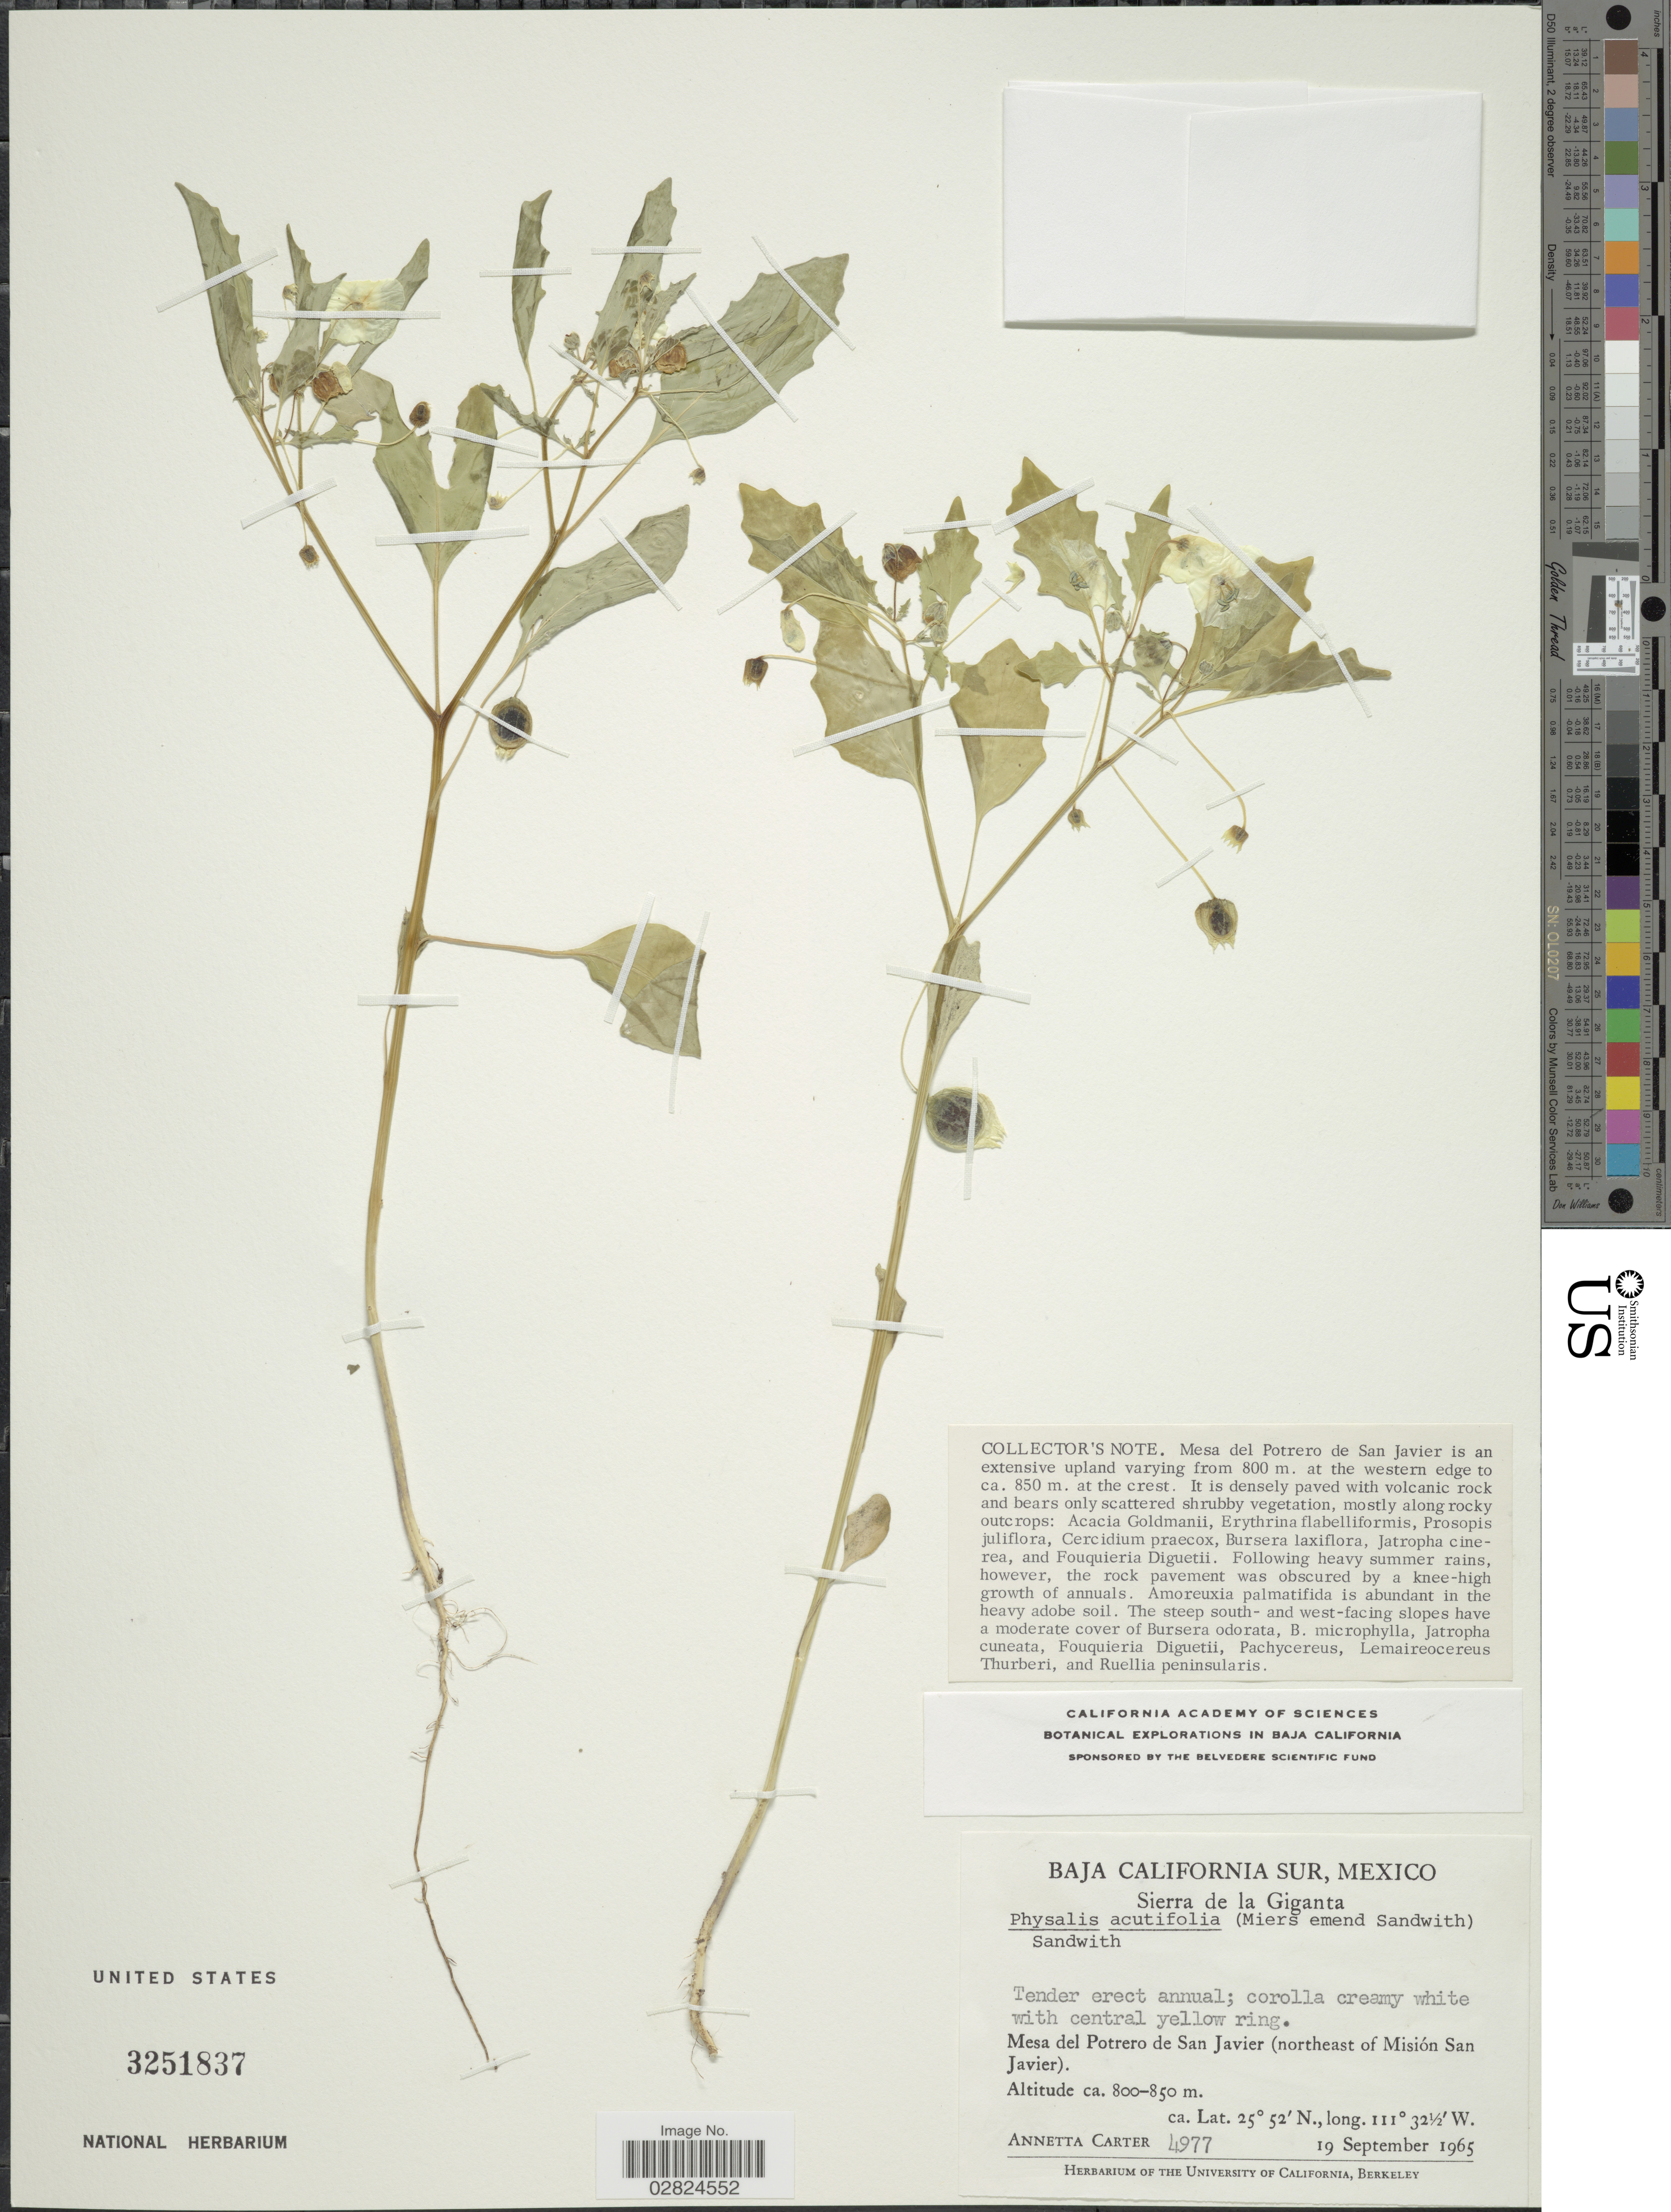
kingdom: Plantae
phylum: Tracheophyta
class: Magnoliopsida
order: Solanales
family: Solanaceae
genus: Physalis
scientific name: Physalis acutifolia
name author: (Miers) Sandwith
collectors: A. Carter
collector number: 4977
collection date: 1965-09-19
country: Mexico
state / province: Baja California Sur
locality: Sierra de la Giganta, Mesa del Potrero de San Javier (northeast of Misión San Javier).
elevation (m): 800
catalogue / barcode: US 3251837